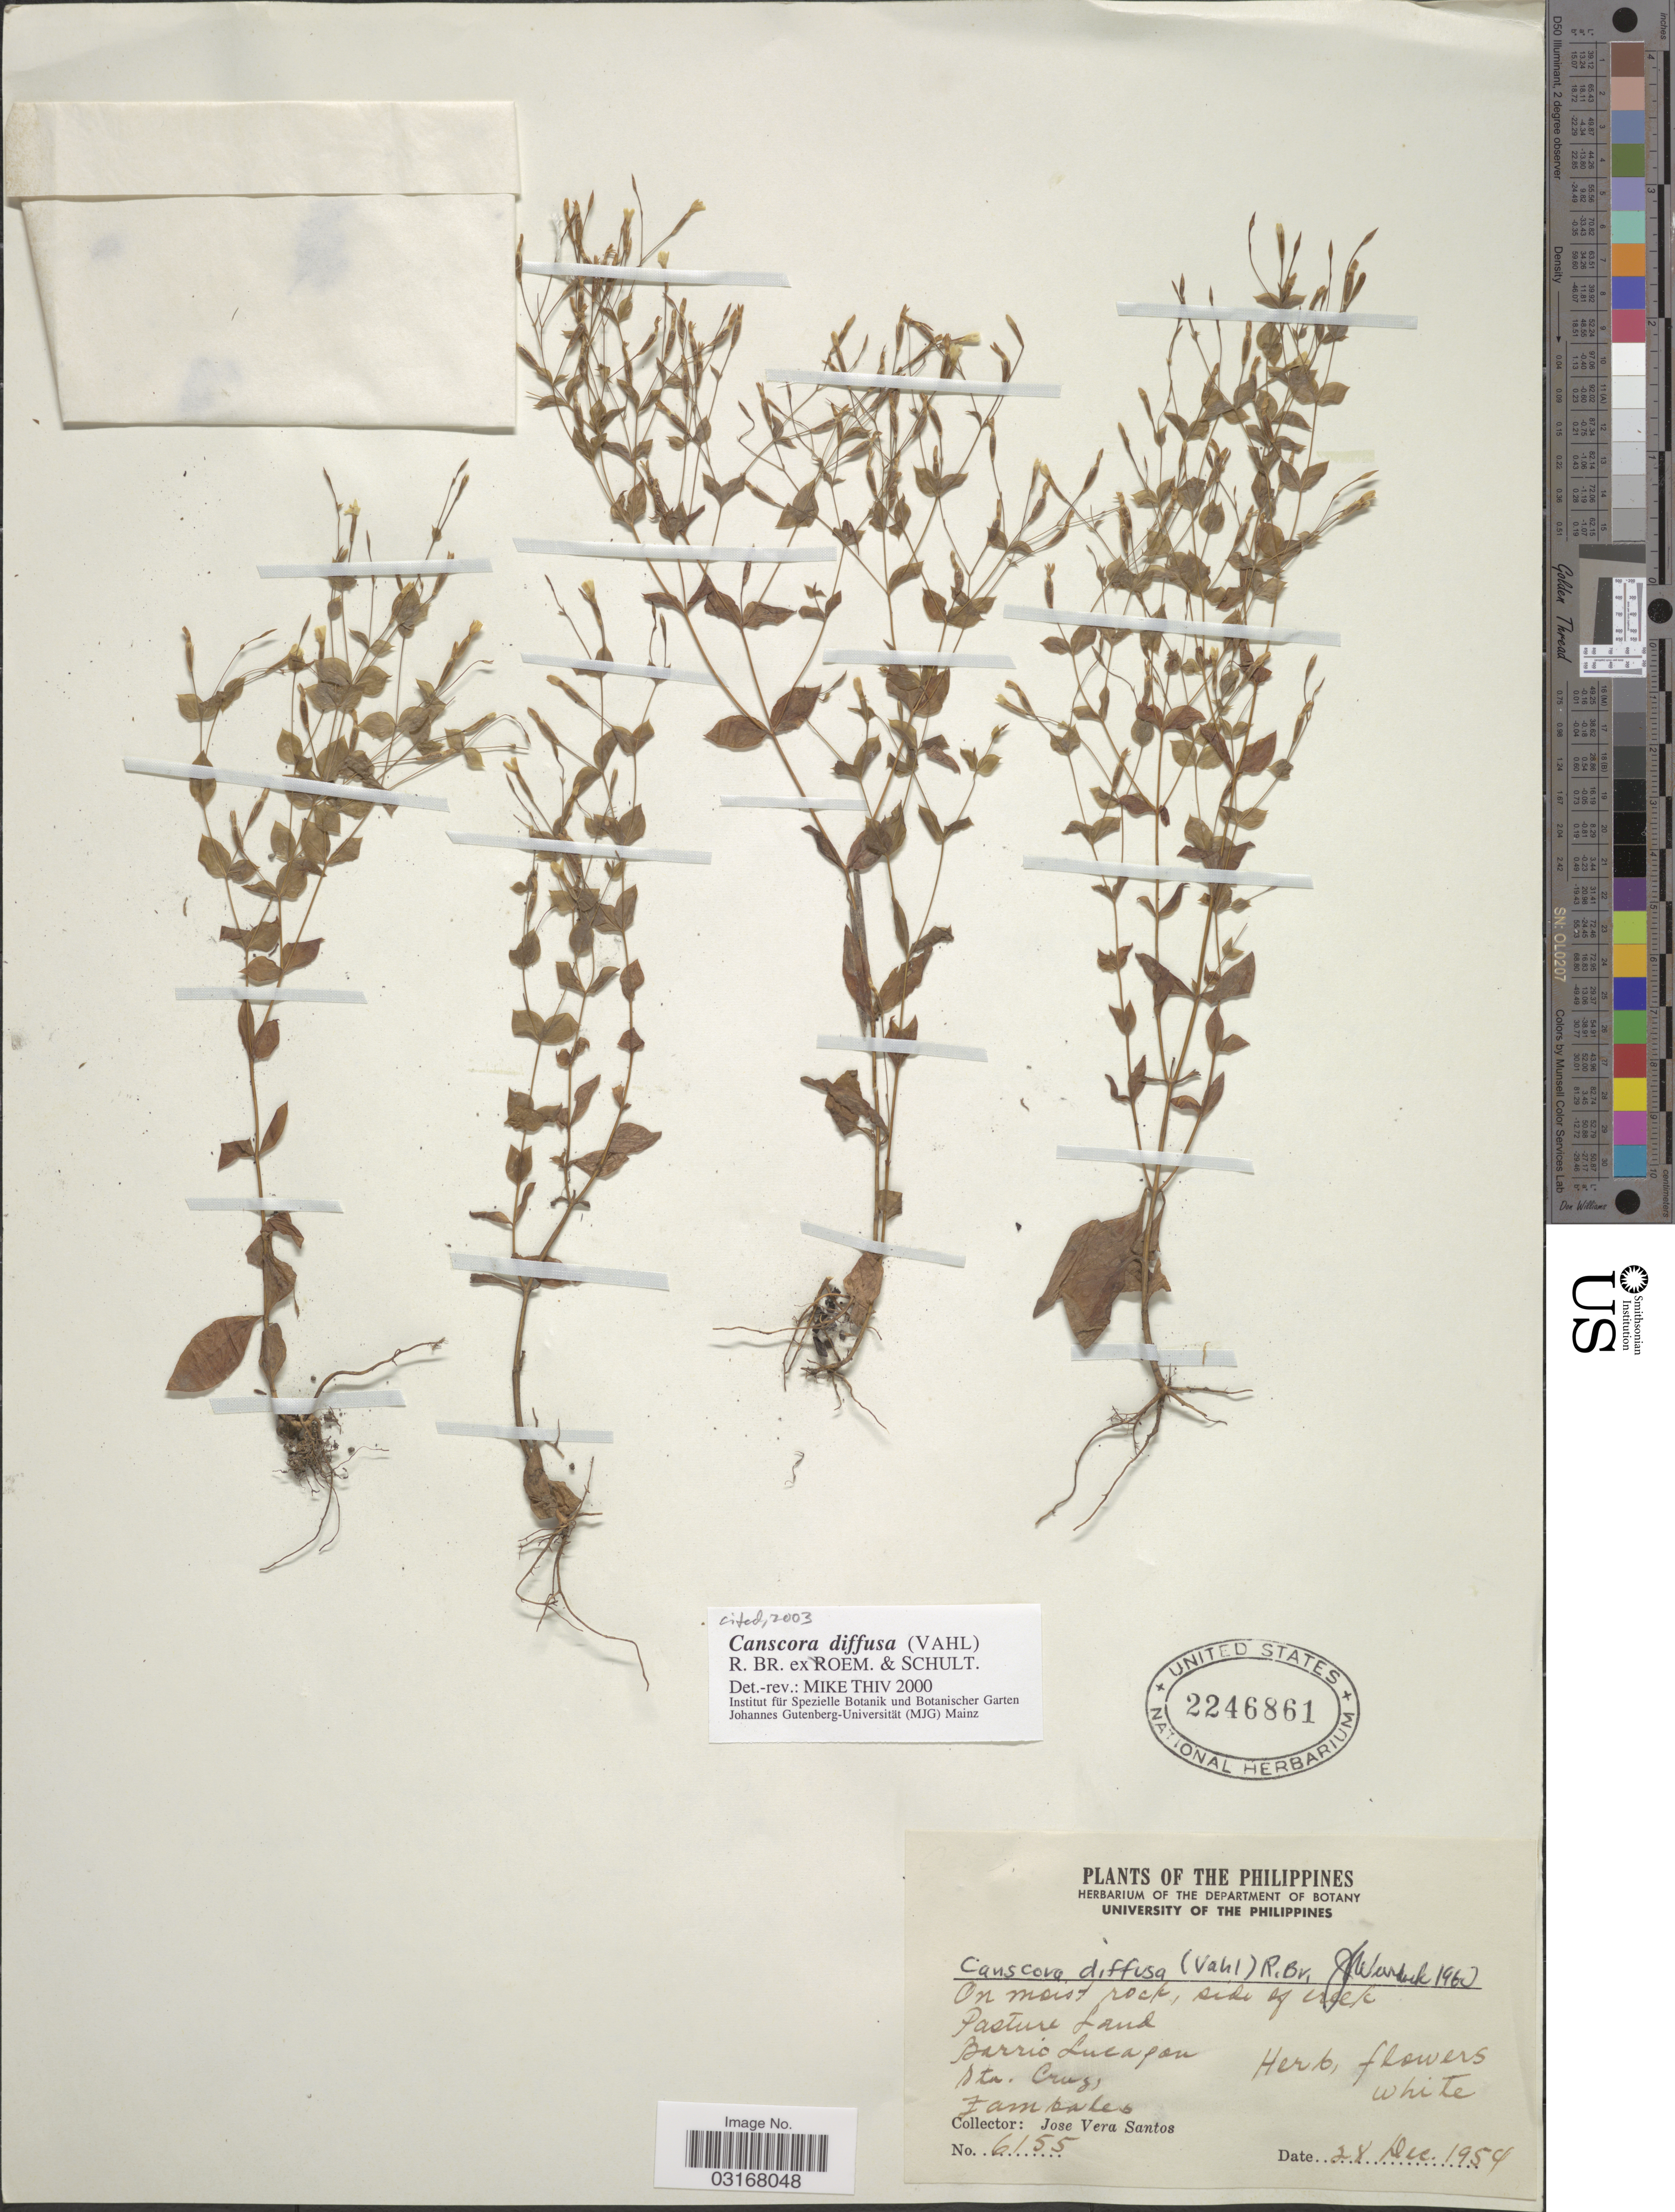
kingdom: Plantae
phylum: Tracheophyta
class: Magnoliopsida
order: Gentianales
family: Gentianaceae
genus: Canscora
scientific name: Canscora diffusa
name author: (Vahl) R. Br. ex Roem. & Schult.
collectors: J. Santos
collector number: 6155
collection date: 1959-12-28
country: Philippines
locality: Pasture land. Barrio Lucapon. Sta. Cruz, Zambales.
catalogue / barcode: US 2246861